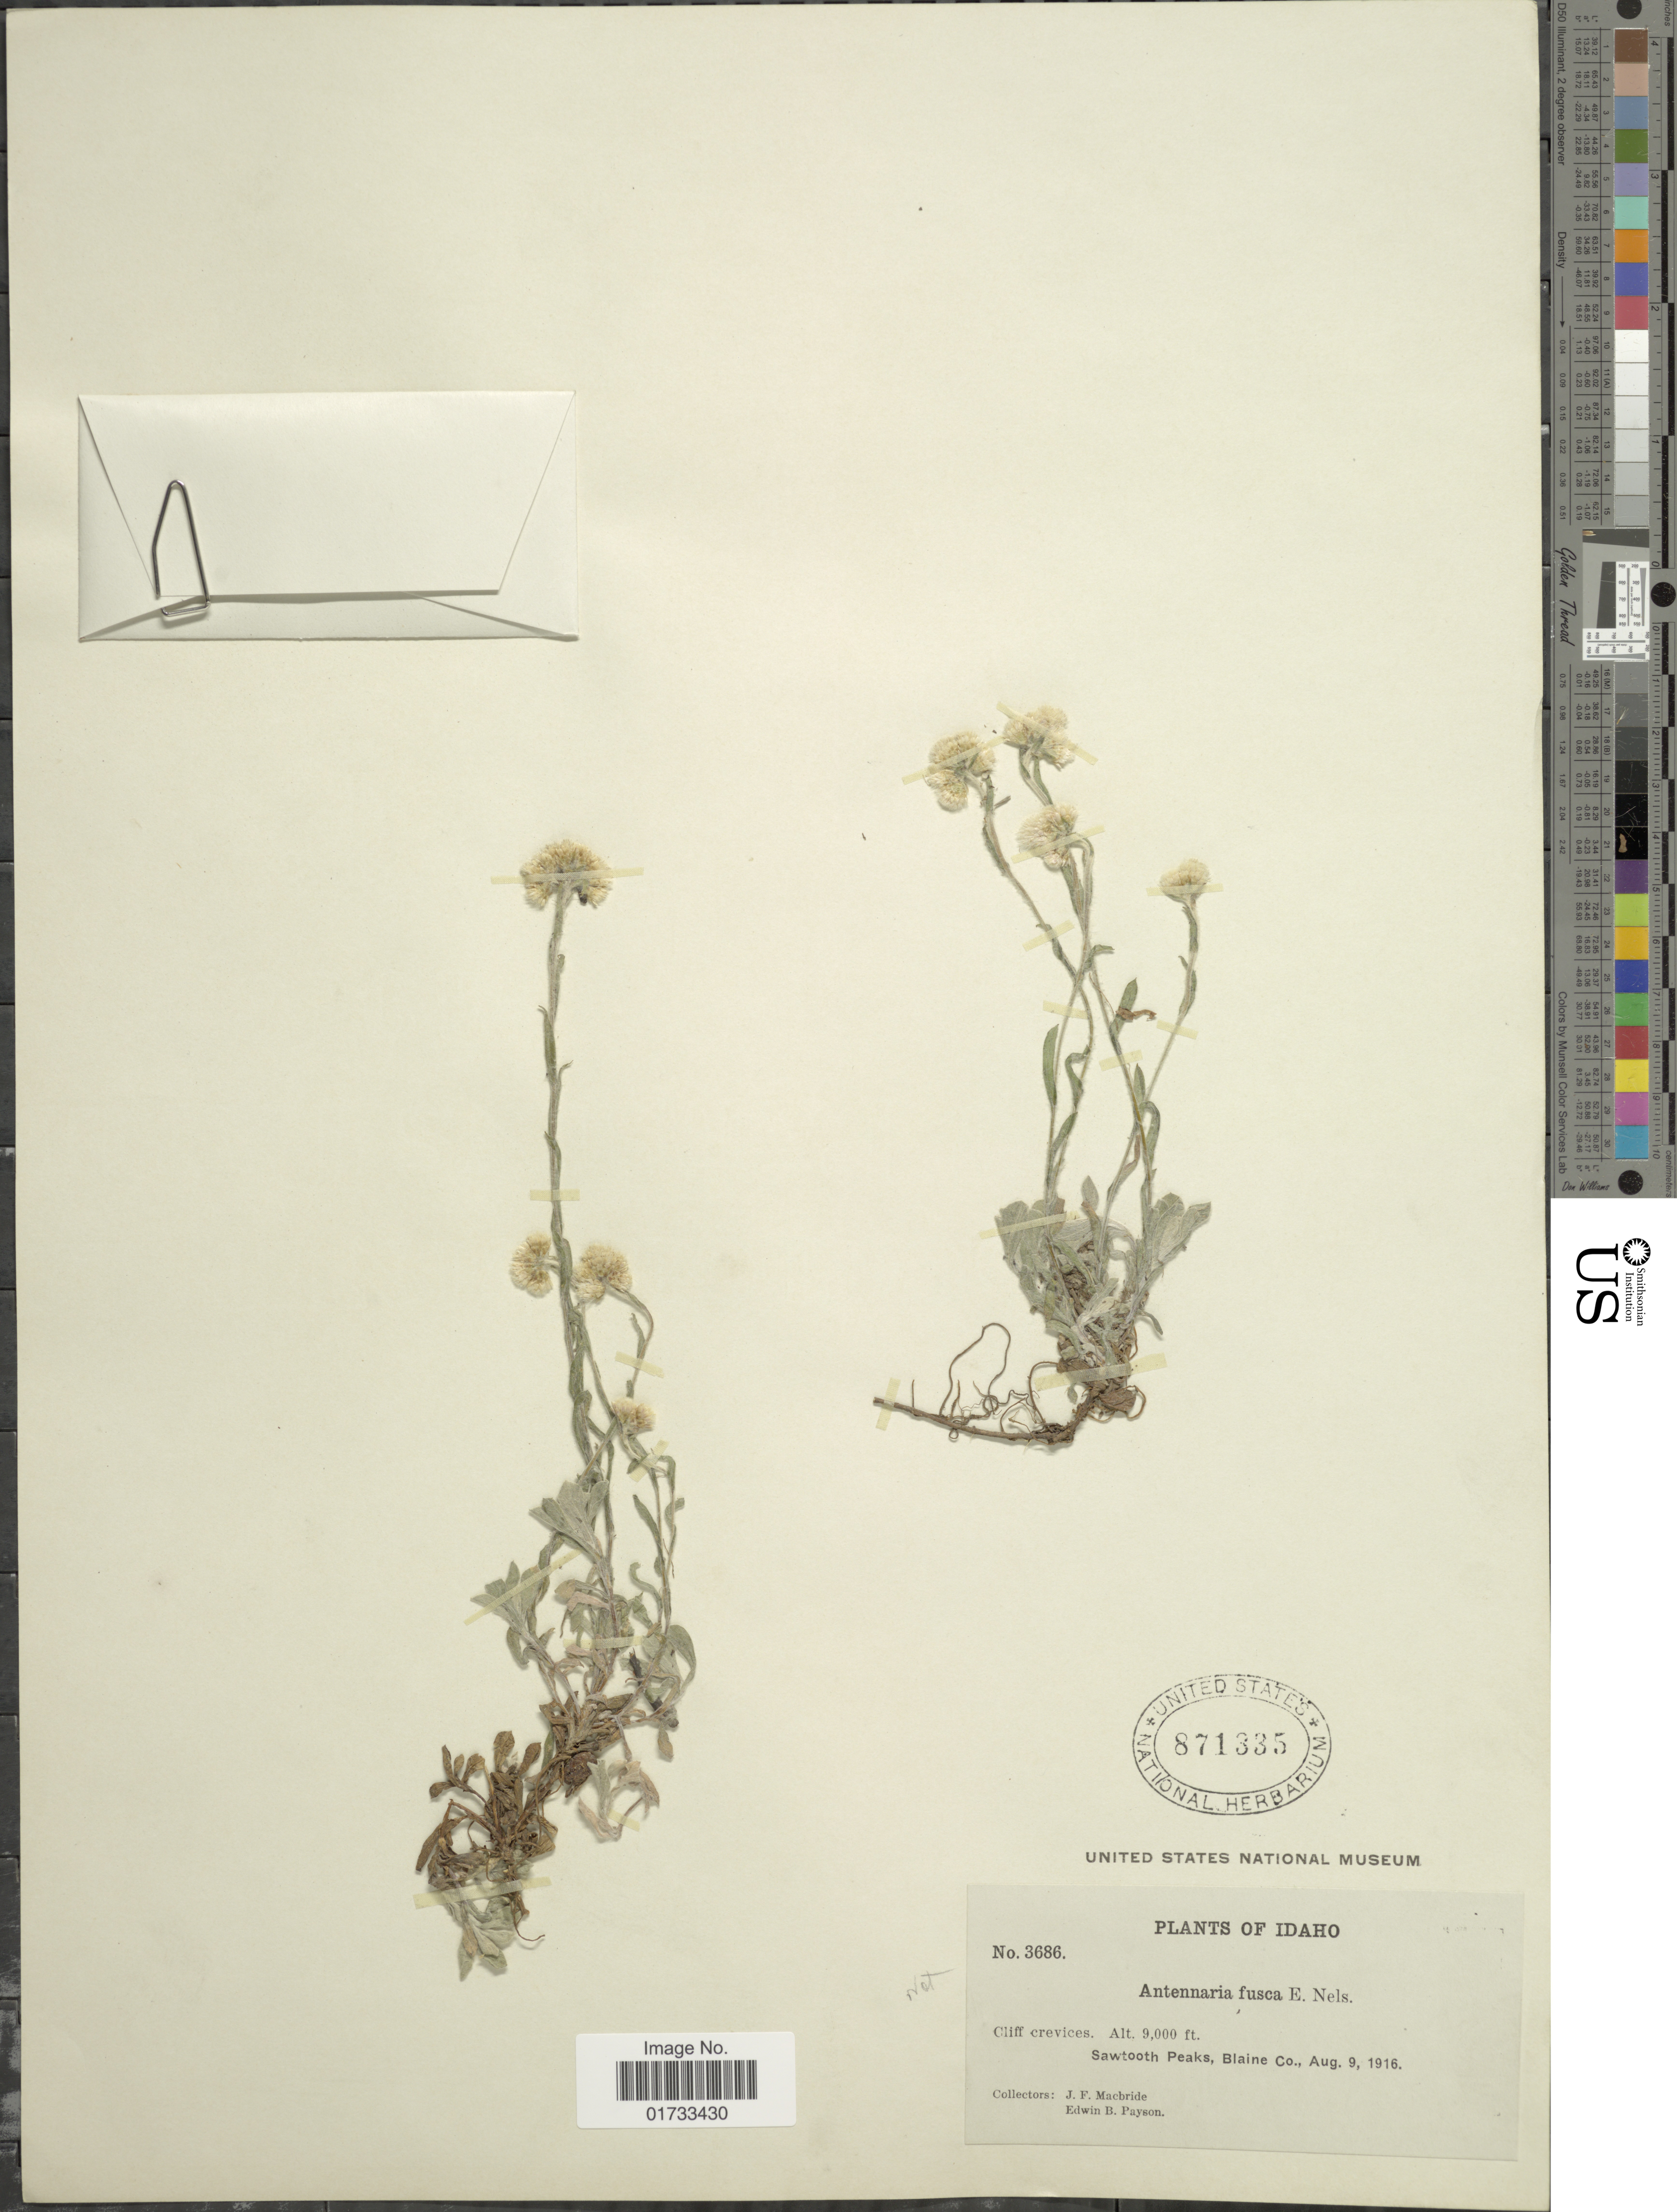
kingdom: Plantae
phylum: Tracheophyta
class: Magnoliopsida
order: Asterales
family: Asteraceae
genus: Antennaria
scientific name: Antennaria umbrinella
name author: Rydb.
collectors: J. F. Macbride & E. B. Payson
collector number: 3686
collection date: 1916-08-09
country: United States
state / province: Idaho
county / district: Blaine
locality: Cliff crevices, Sawtooth Peaks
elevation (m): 2743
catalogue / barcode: US 871335